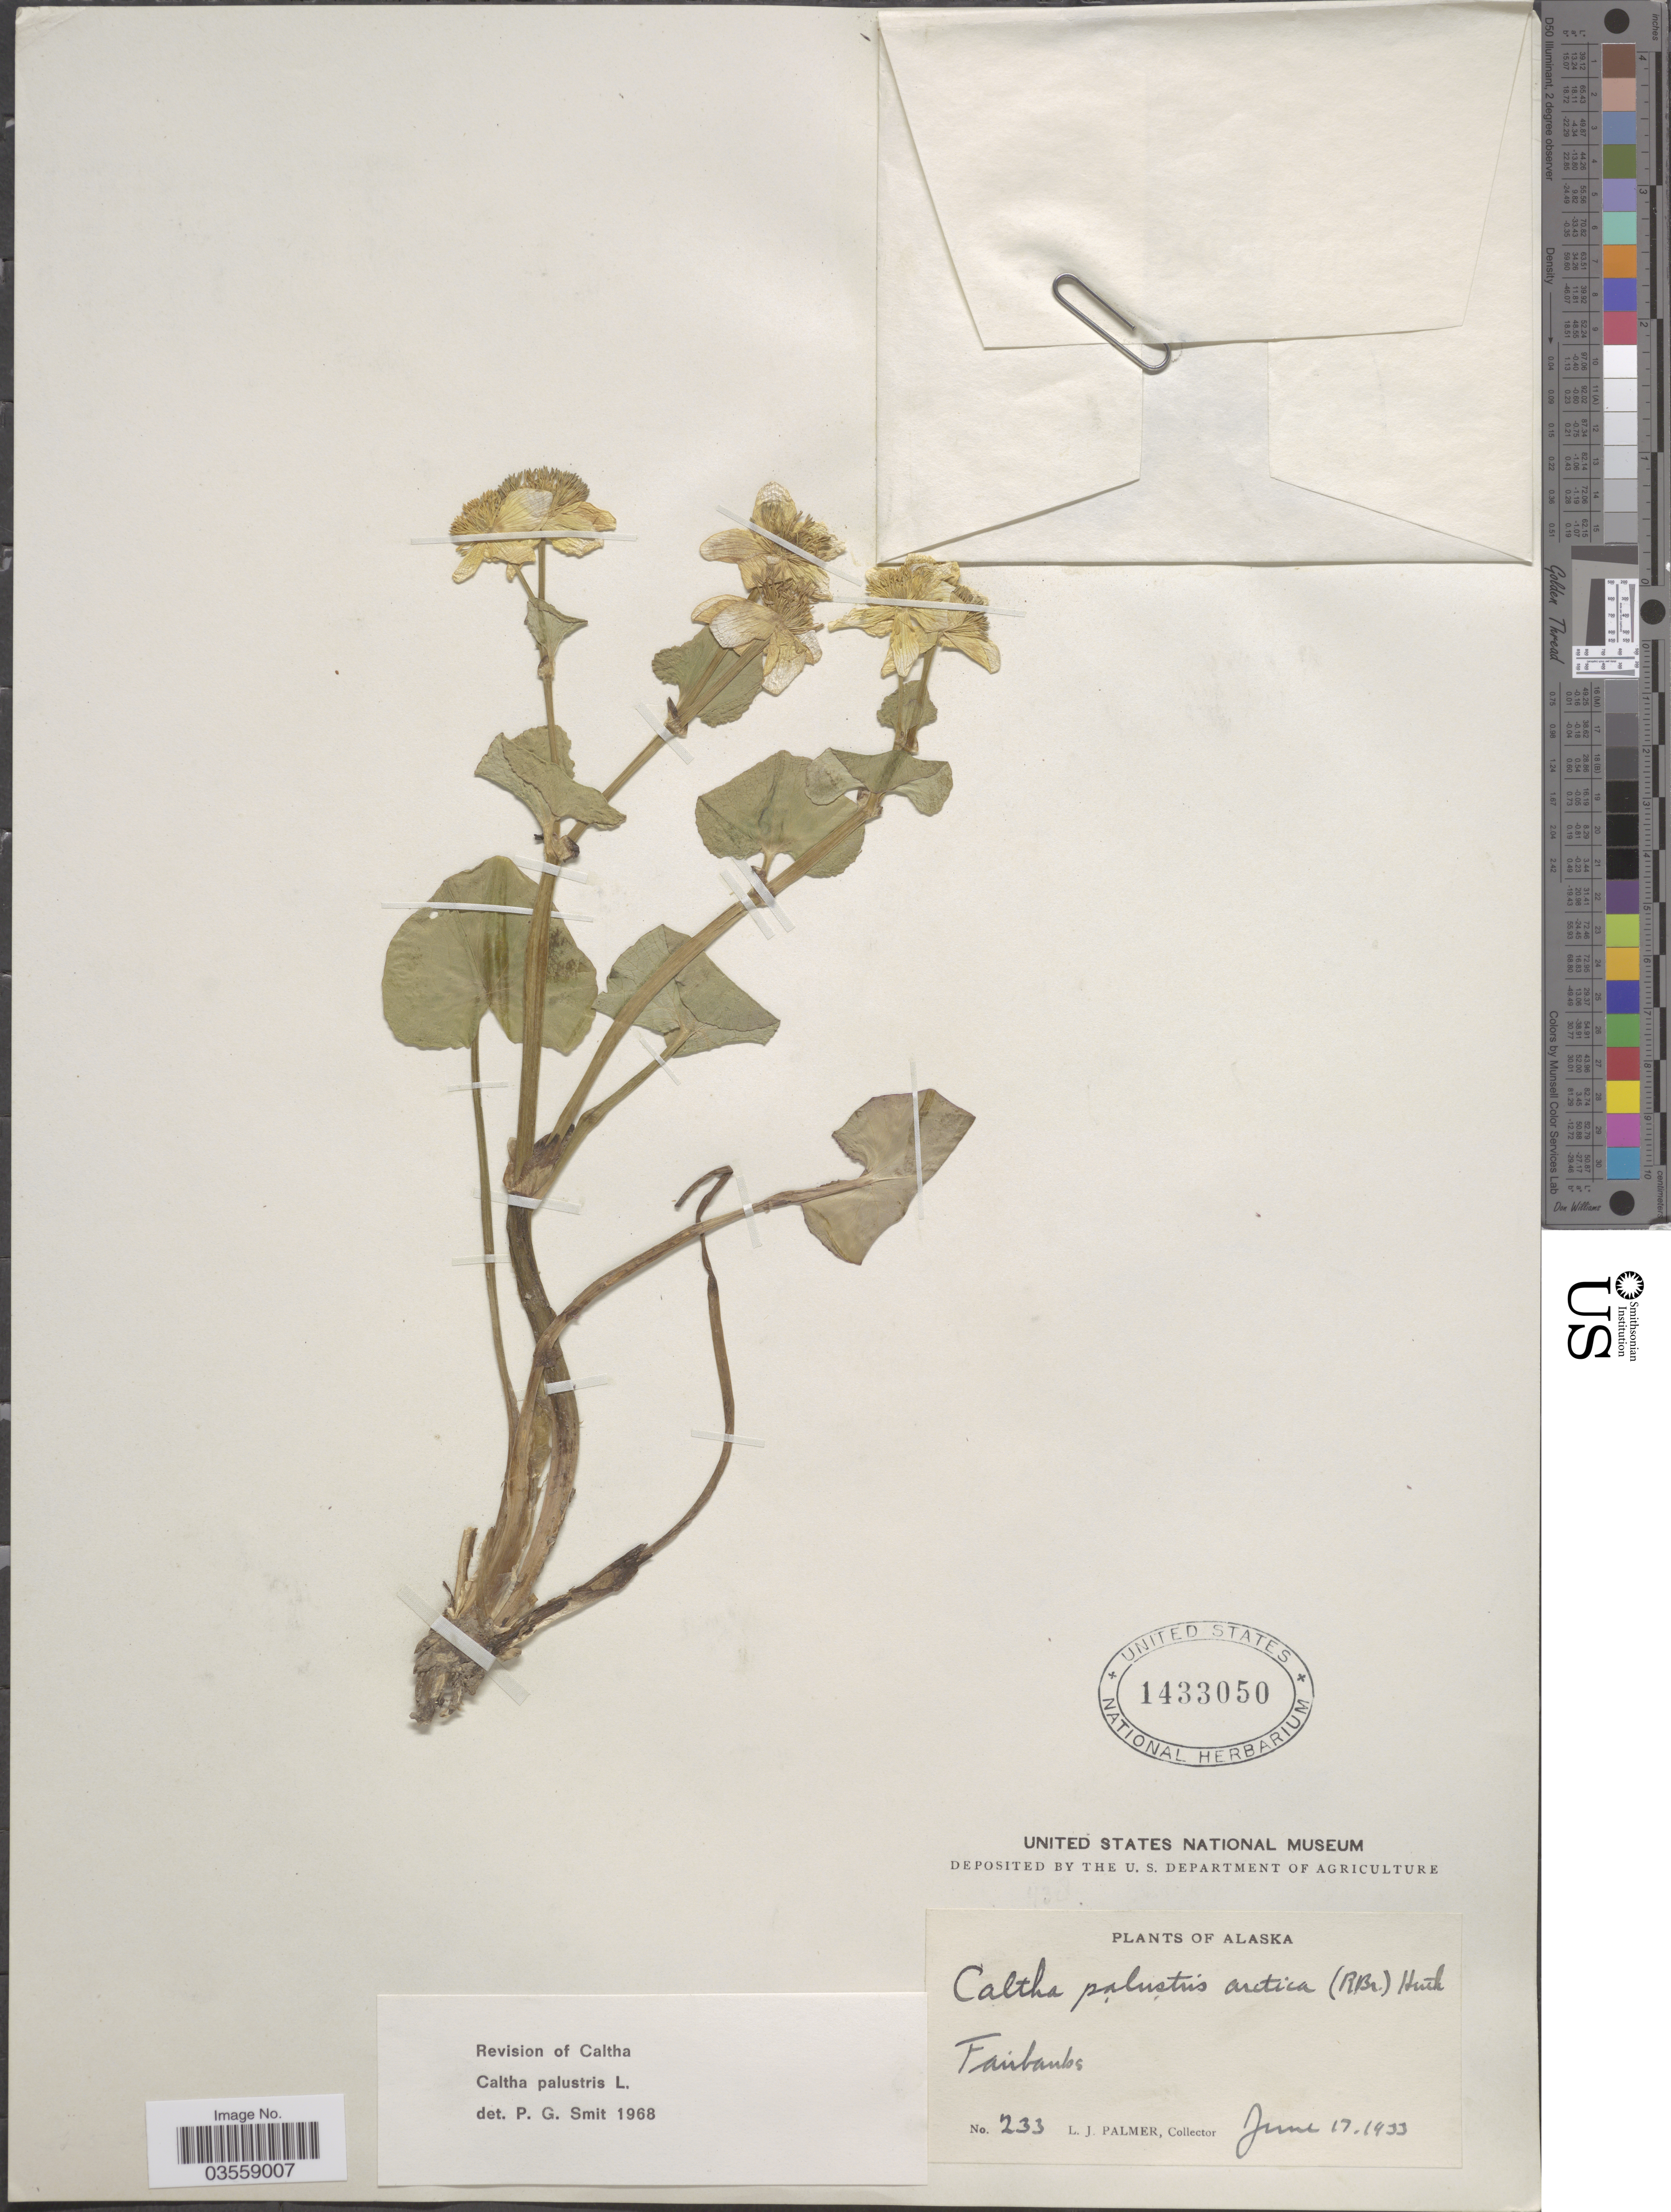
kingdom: Plantae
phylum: Tracheophyta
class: Magnoliopsida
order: Ranunculales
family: Ranunculaceae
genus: Caltha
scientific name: Caltha palustris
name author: L.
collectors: L. J. Palmer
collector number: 233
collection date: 1933-06-17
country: United States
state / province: Alaska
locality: Fairbanks.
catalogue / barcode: US 1433050